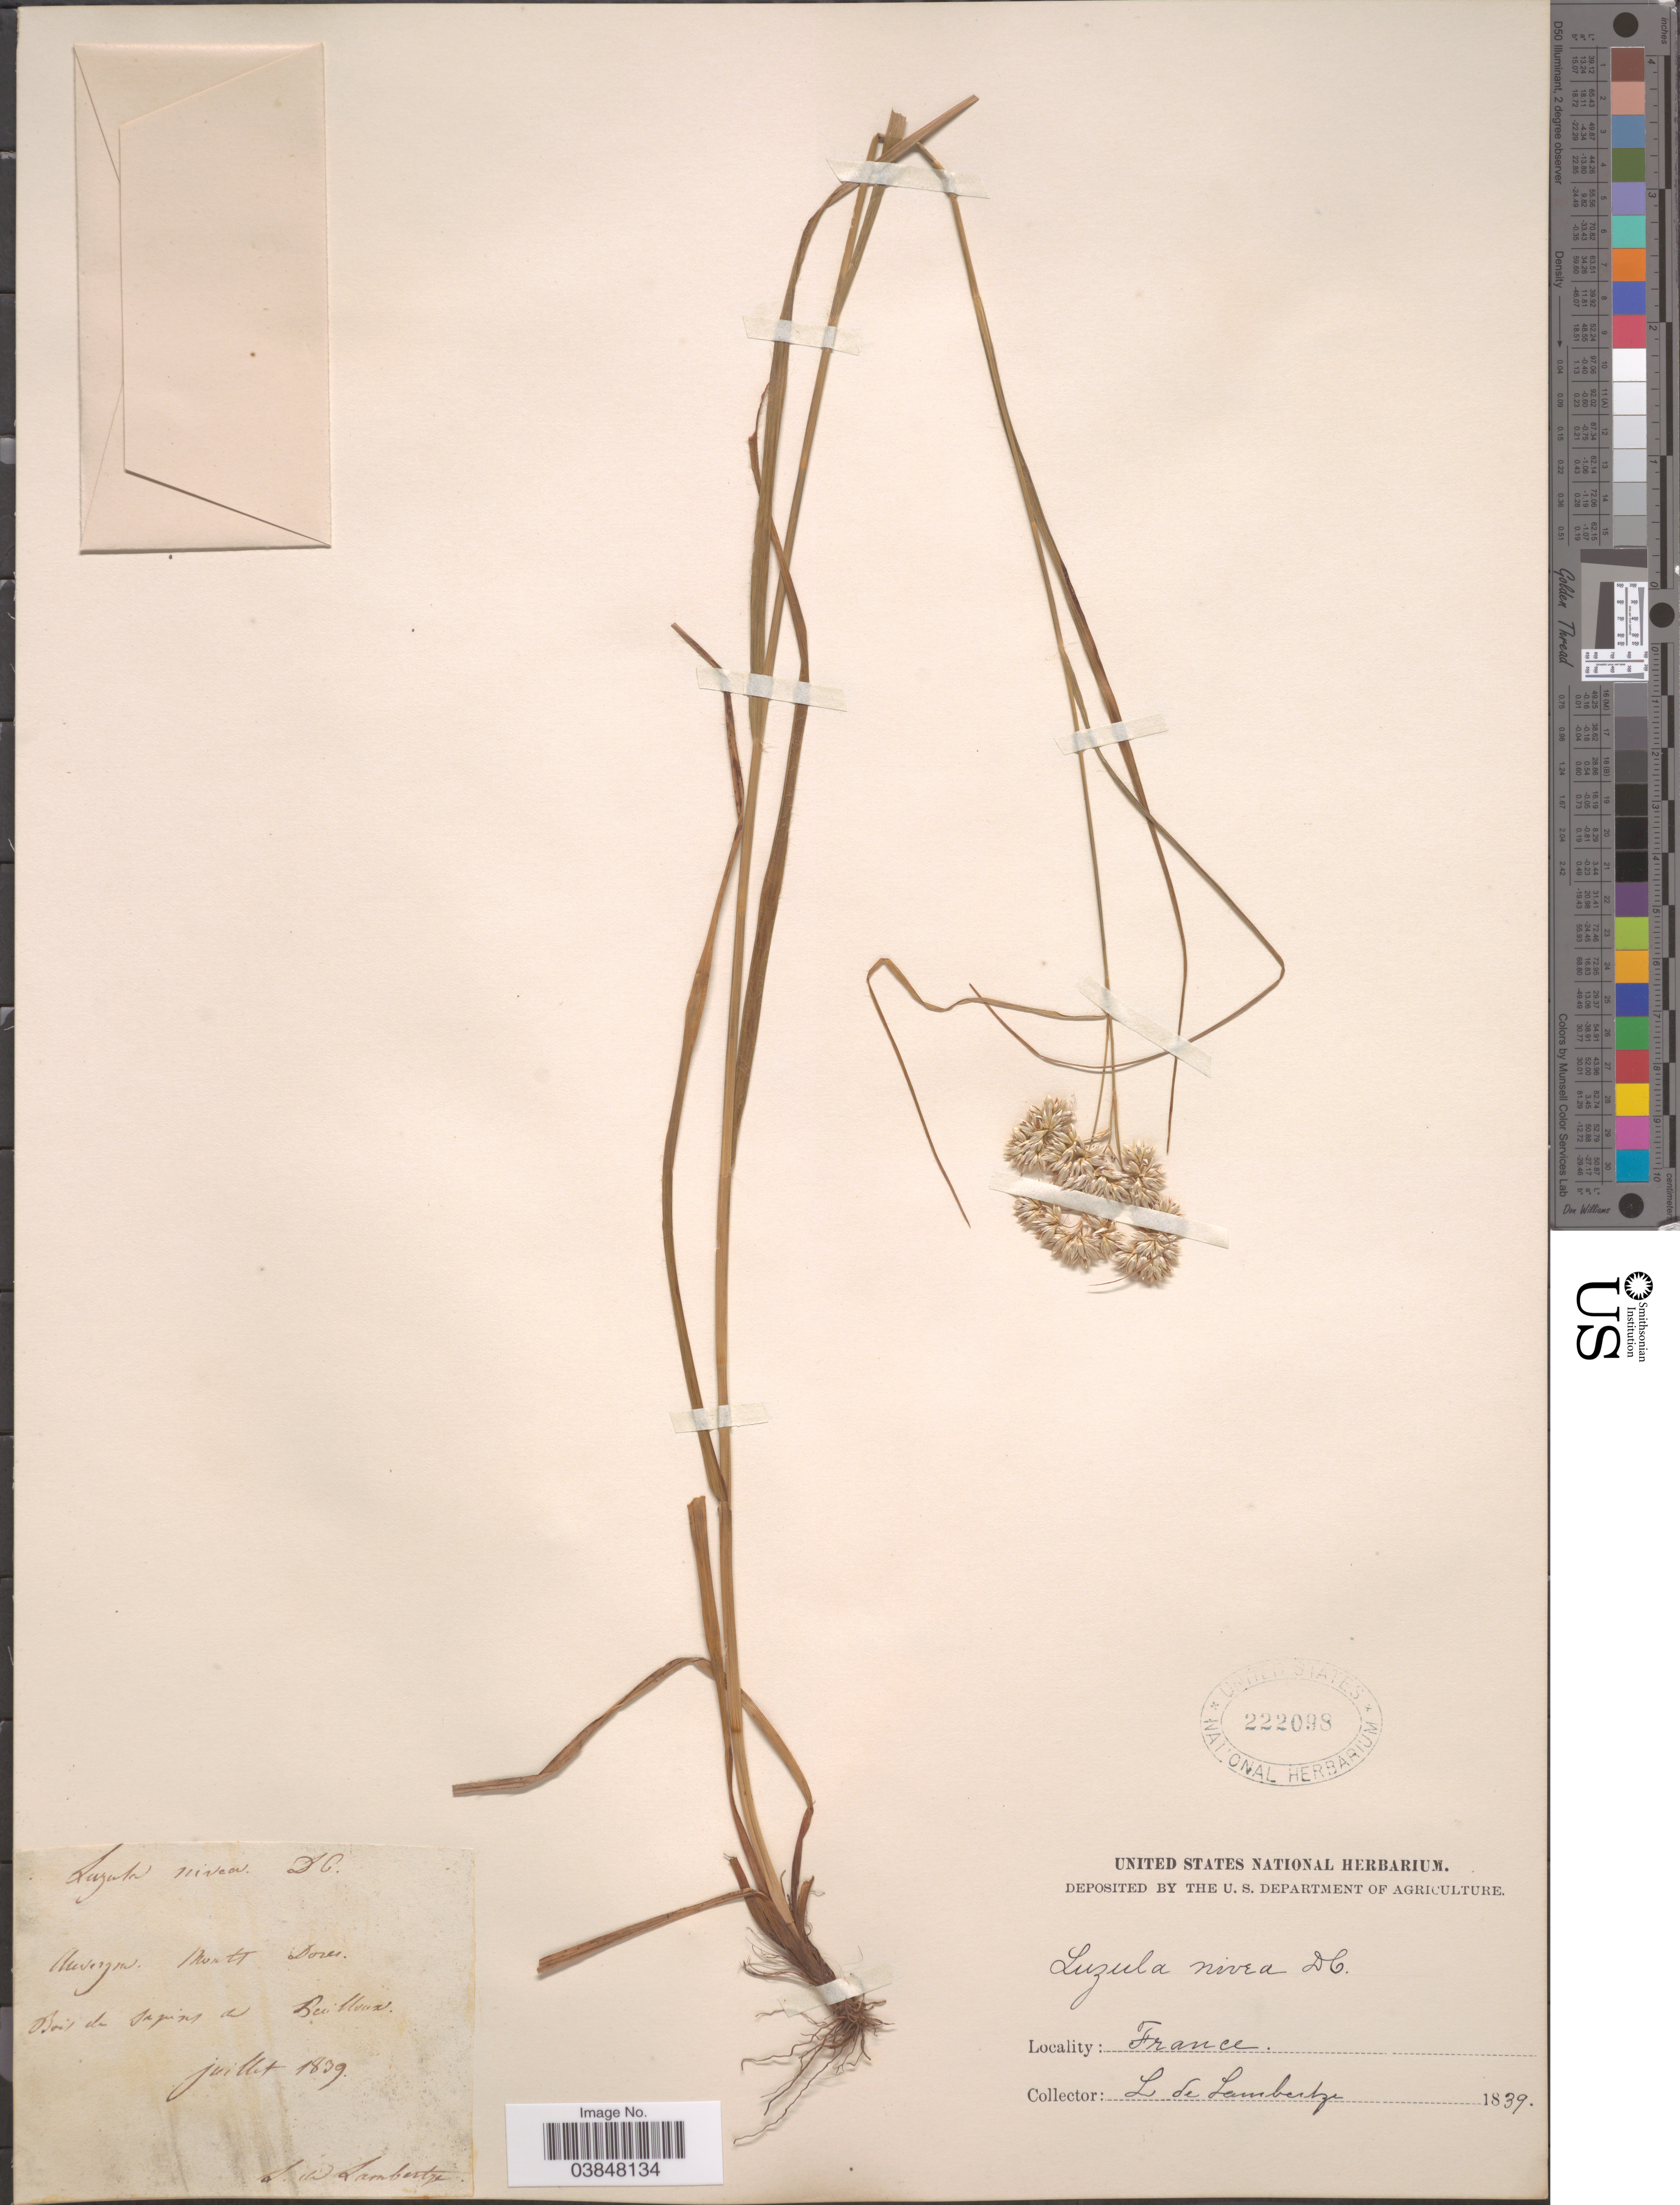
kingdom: Plantae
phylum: Tracheophyta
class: Liliopsida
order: Poales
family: Juncaceae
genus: Luzula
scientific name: Luzula nivea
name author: (L.) DC.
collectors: L. Lambertze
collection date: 1839-07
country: France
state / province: Auvergne-Rhône-Alpes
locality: Auvergne. Monti Dores. Bois de sapins de Beilloux.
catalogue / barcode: US 222098